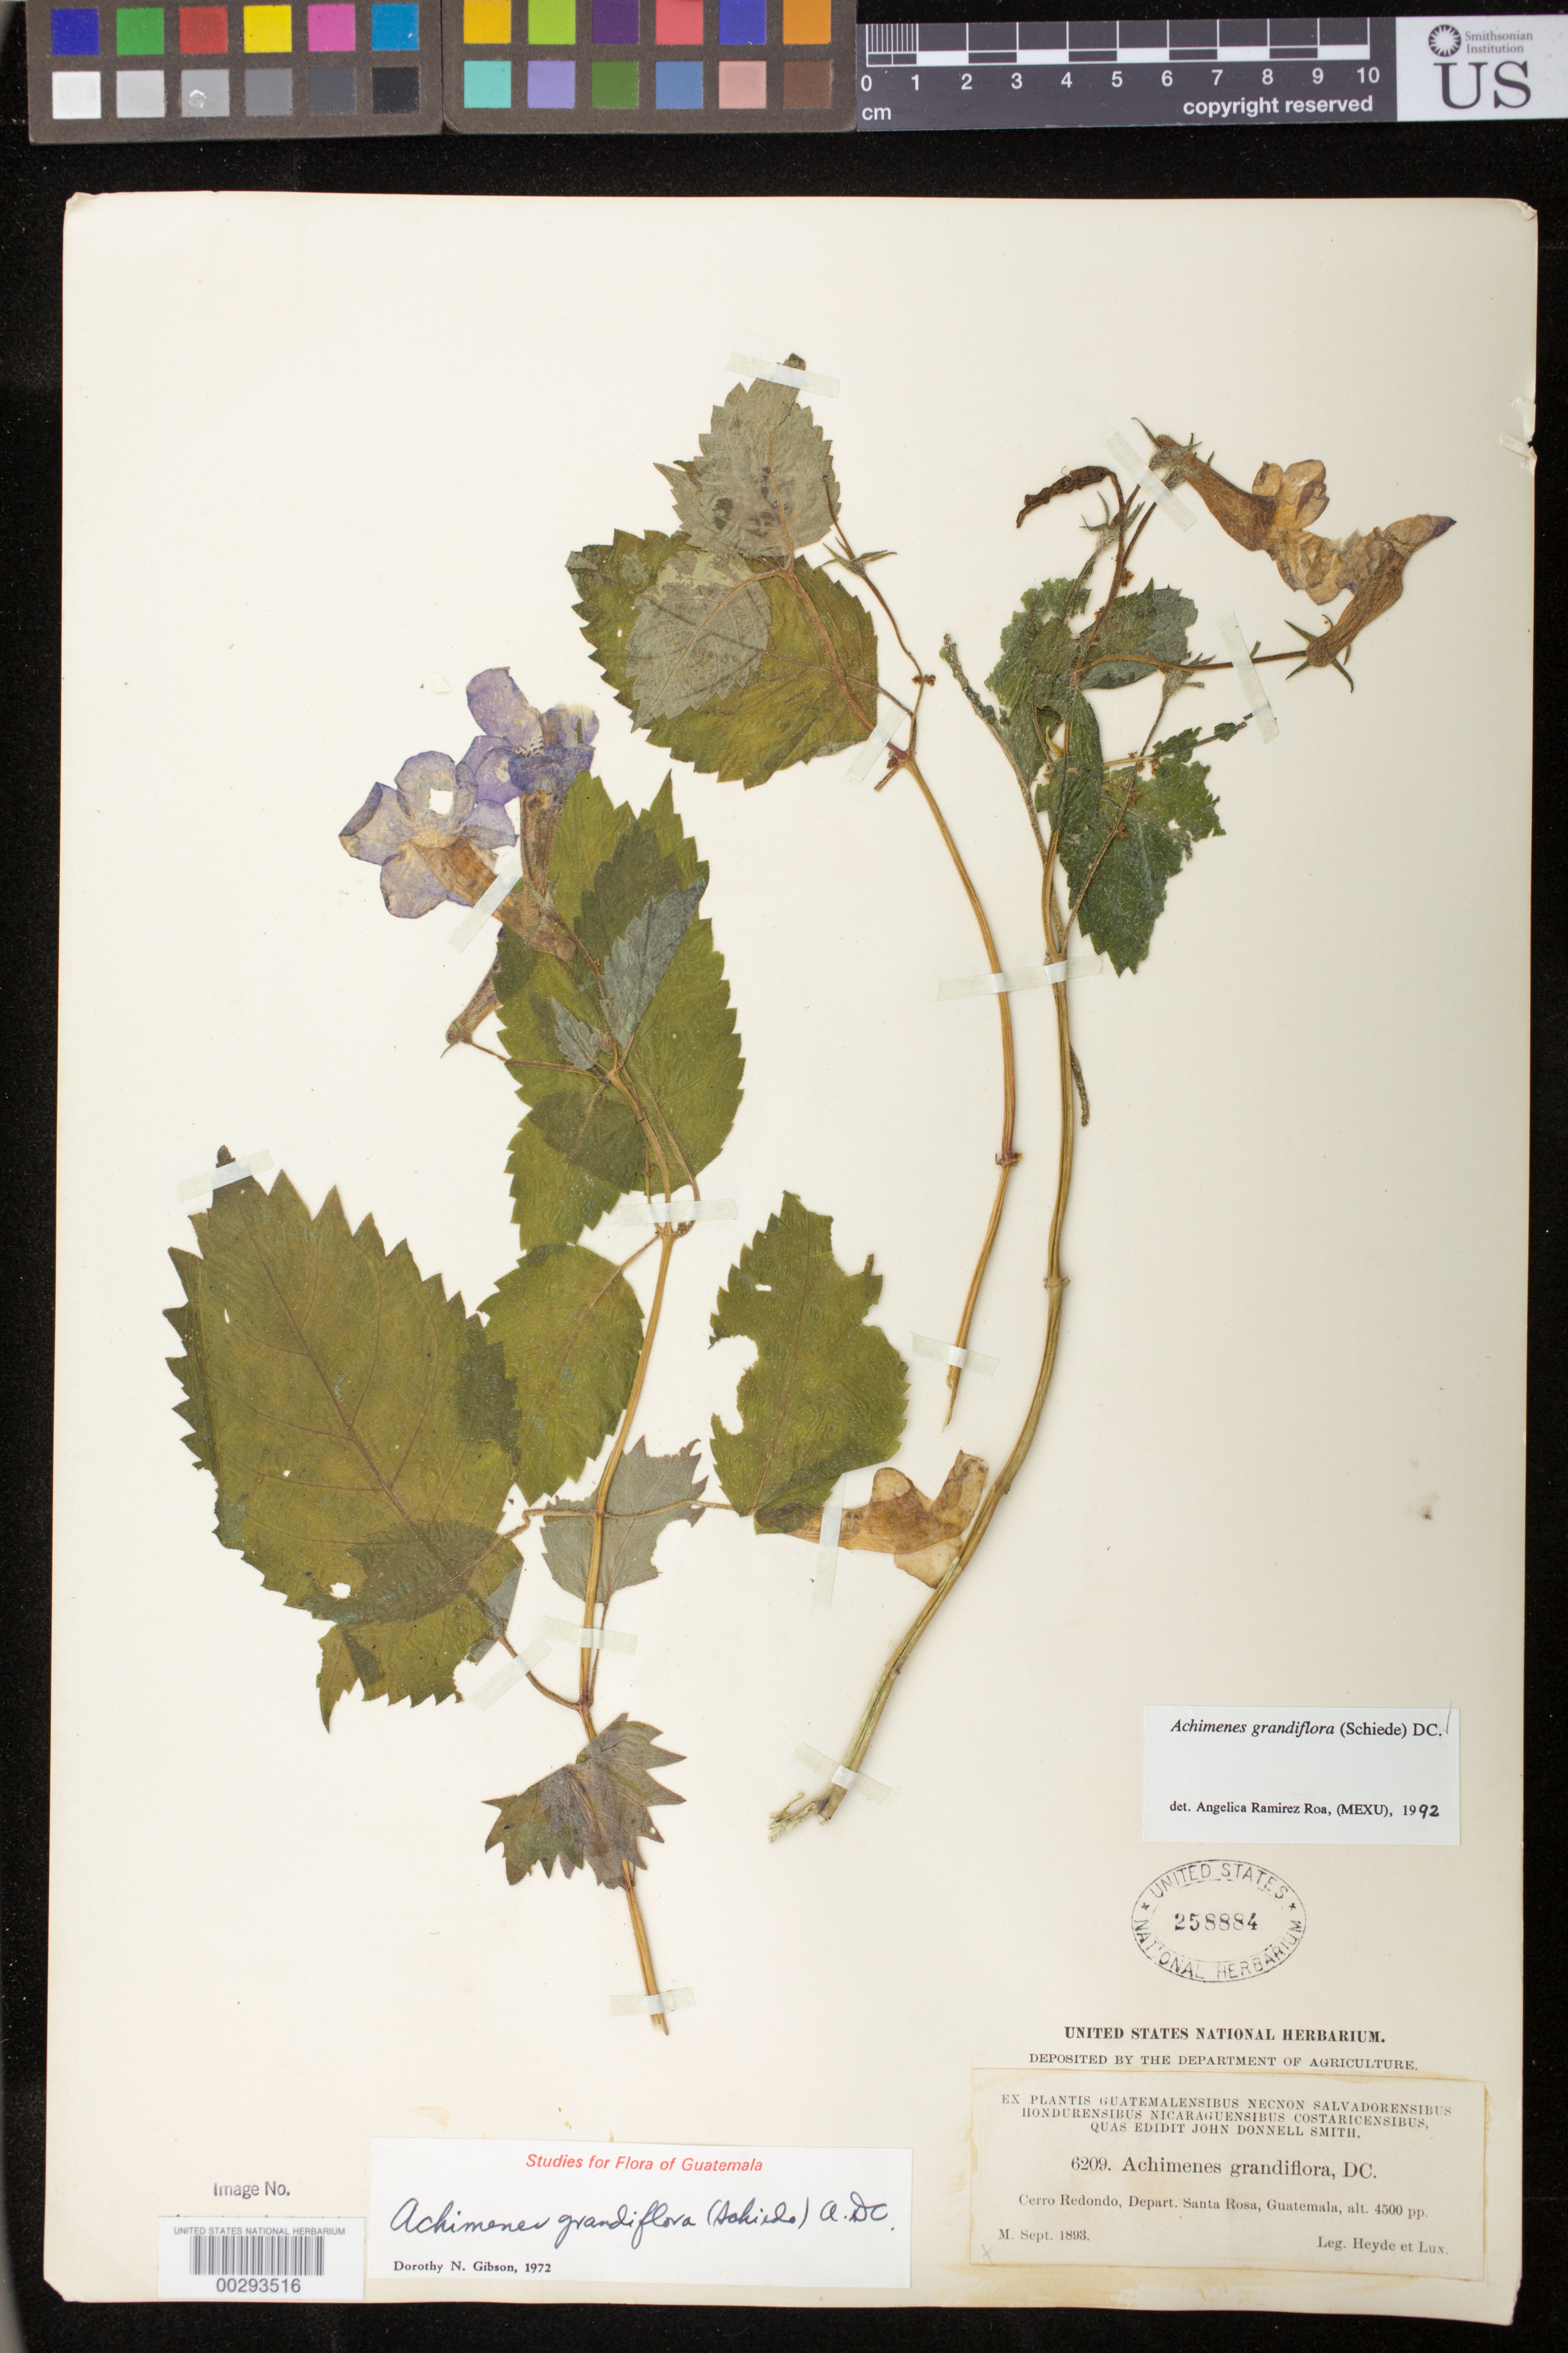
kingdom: Plantae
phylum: Tracheophyta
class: Magnoliopsida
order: Lamiales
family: Gesneriaceae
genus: Achimenes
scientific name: Achimenes grandiflora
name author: (Schiede) DC.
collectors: E. T. Heyde & E. Lux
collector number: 6209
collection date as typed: Sep 1893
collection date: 1893-09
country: Guatemala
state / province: Santa Rosa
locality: Cerro Redondo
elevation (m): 1372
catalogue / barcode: US 258884